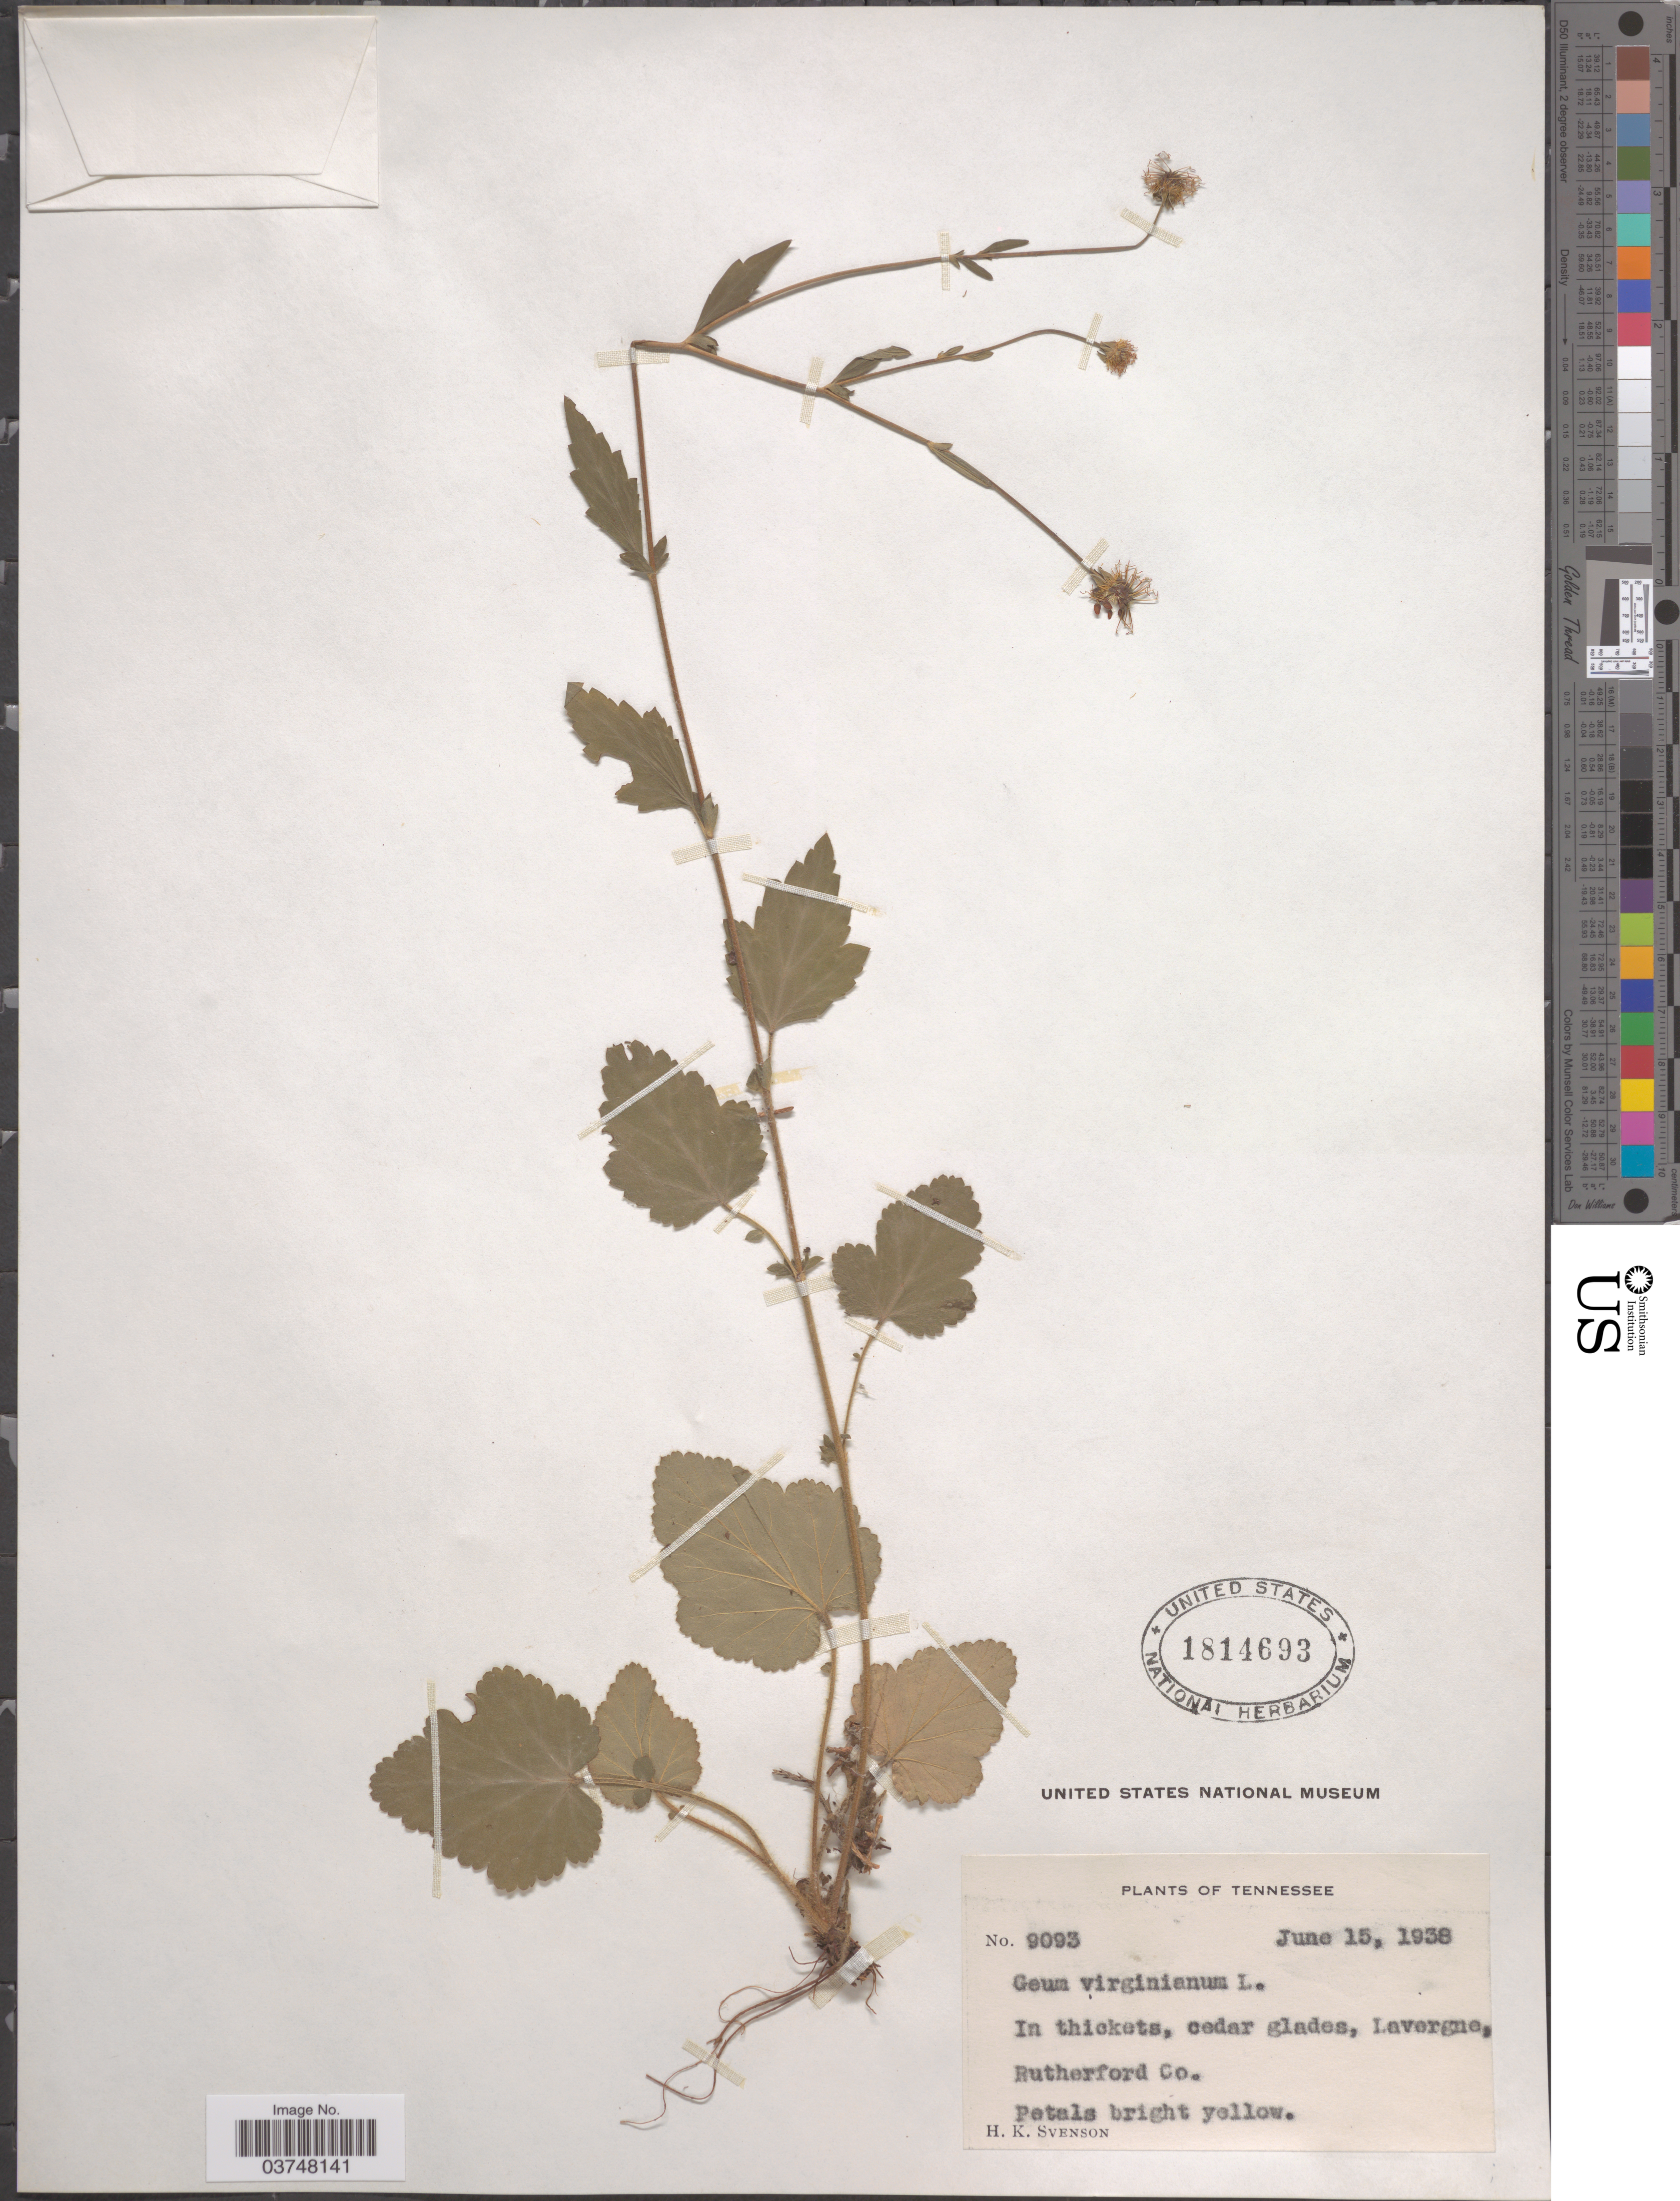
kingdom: Plantae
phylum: Tracheophyta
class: Magnoliopsida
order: Rosales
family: Rosaceae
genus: Geum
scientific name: Geum virginianum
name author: L.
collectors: H. K. Svenson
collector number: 9093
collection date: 1938-06-15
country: United States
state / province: Tennessee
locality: In thickets, cedar glades, Lavergne, Rutherford Co.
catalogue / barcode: US 1814693